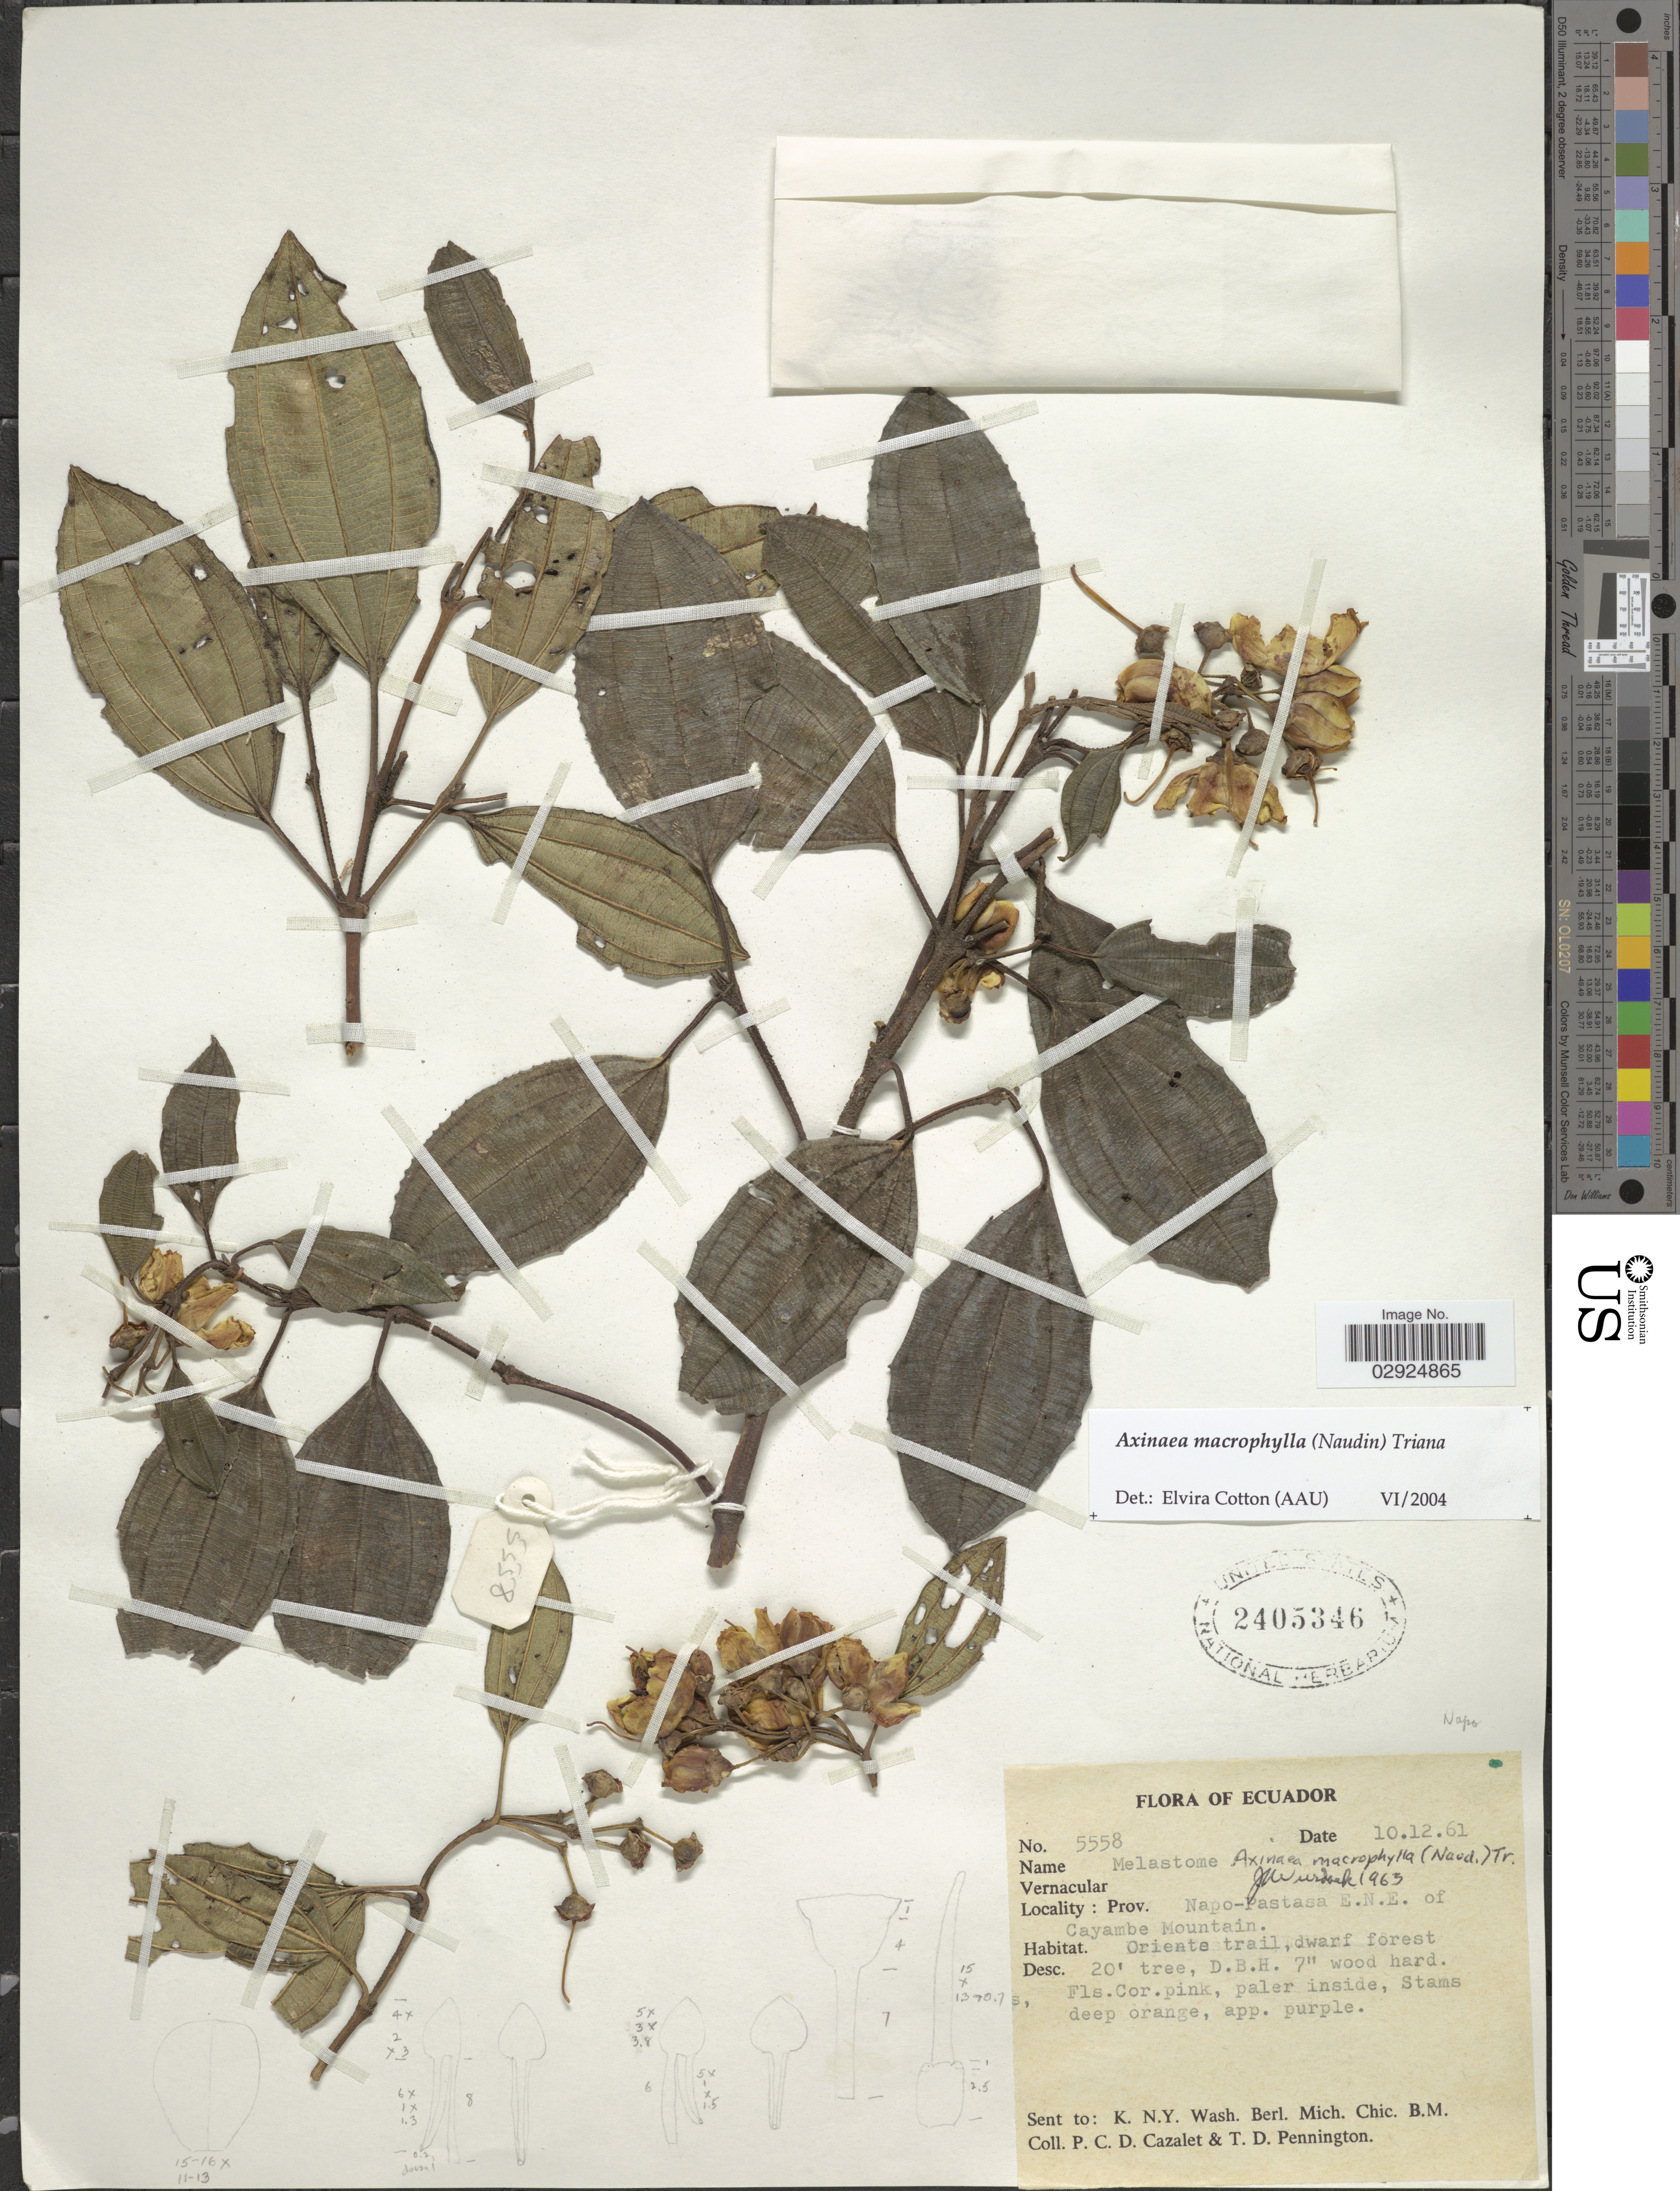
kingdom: Plantae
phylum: Tracheophyta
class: Magnoliopsida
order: Myrtales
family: Melastomataceae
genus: Axinaea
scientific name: Axinaea macrophylla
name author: (Naudin) Triana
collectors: P. C. D. Cazalet & T. D. Pennington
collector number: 5558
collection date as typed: Transcribed d/m/y: 10/12/61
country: Ecuador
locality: Prov. Napo-Pastaza E.N.E. of Cayambe Mountain, Oriente trail.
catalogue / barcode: US 2405346